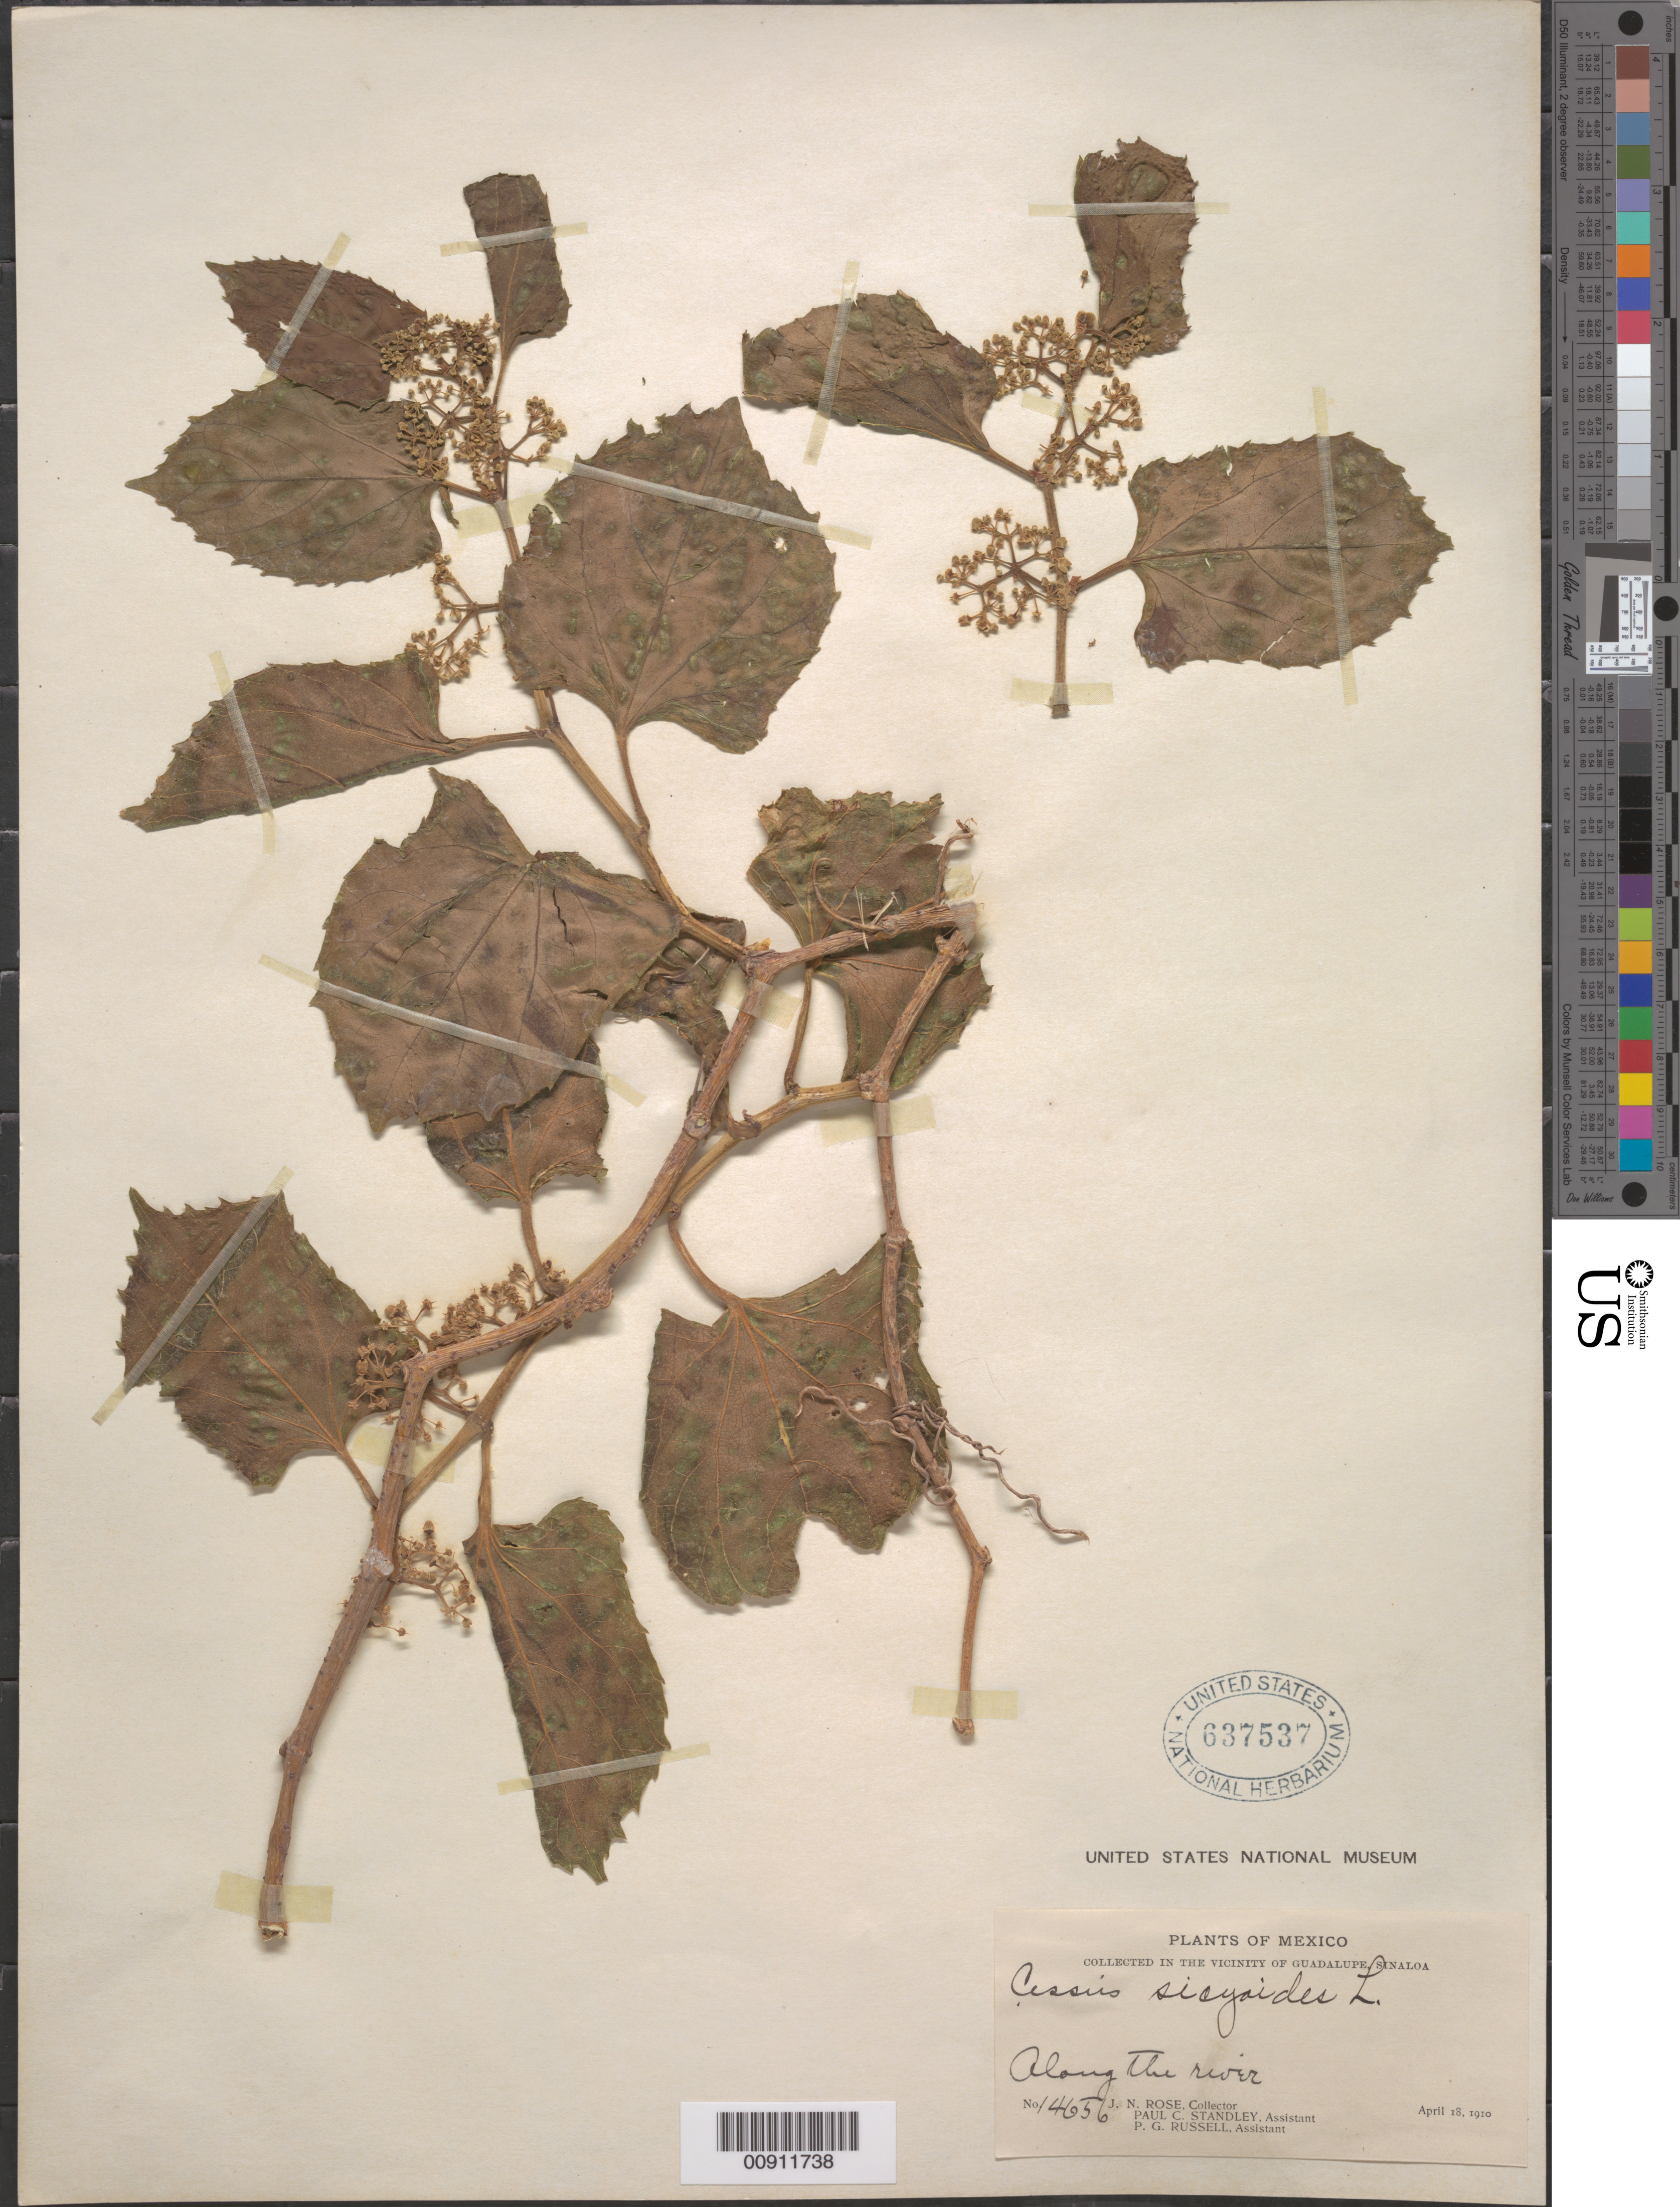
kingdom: Plantae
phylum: Tracheophyta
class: Magnoliopsida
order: Vitales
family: Vitaceae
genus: Cissus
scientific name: Cissus verticillata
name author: (L.) Nicolson & C.E. Jarvis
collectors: J. N. Rose, P. C. Standley & P. G. Russell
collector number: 14656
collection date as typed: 18 Apr 1910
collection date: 1910-04-18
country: Mexico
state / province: Sinaloa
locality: Vicinity of Guadalupe, Sinaloa.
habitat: Along the river.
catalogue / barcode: US 637537